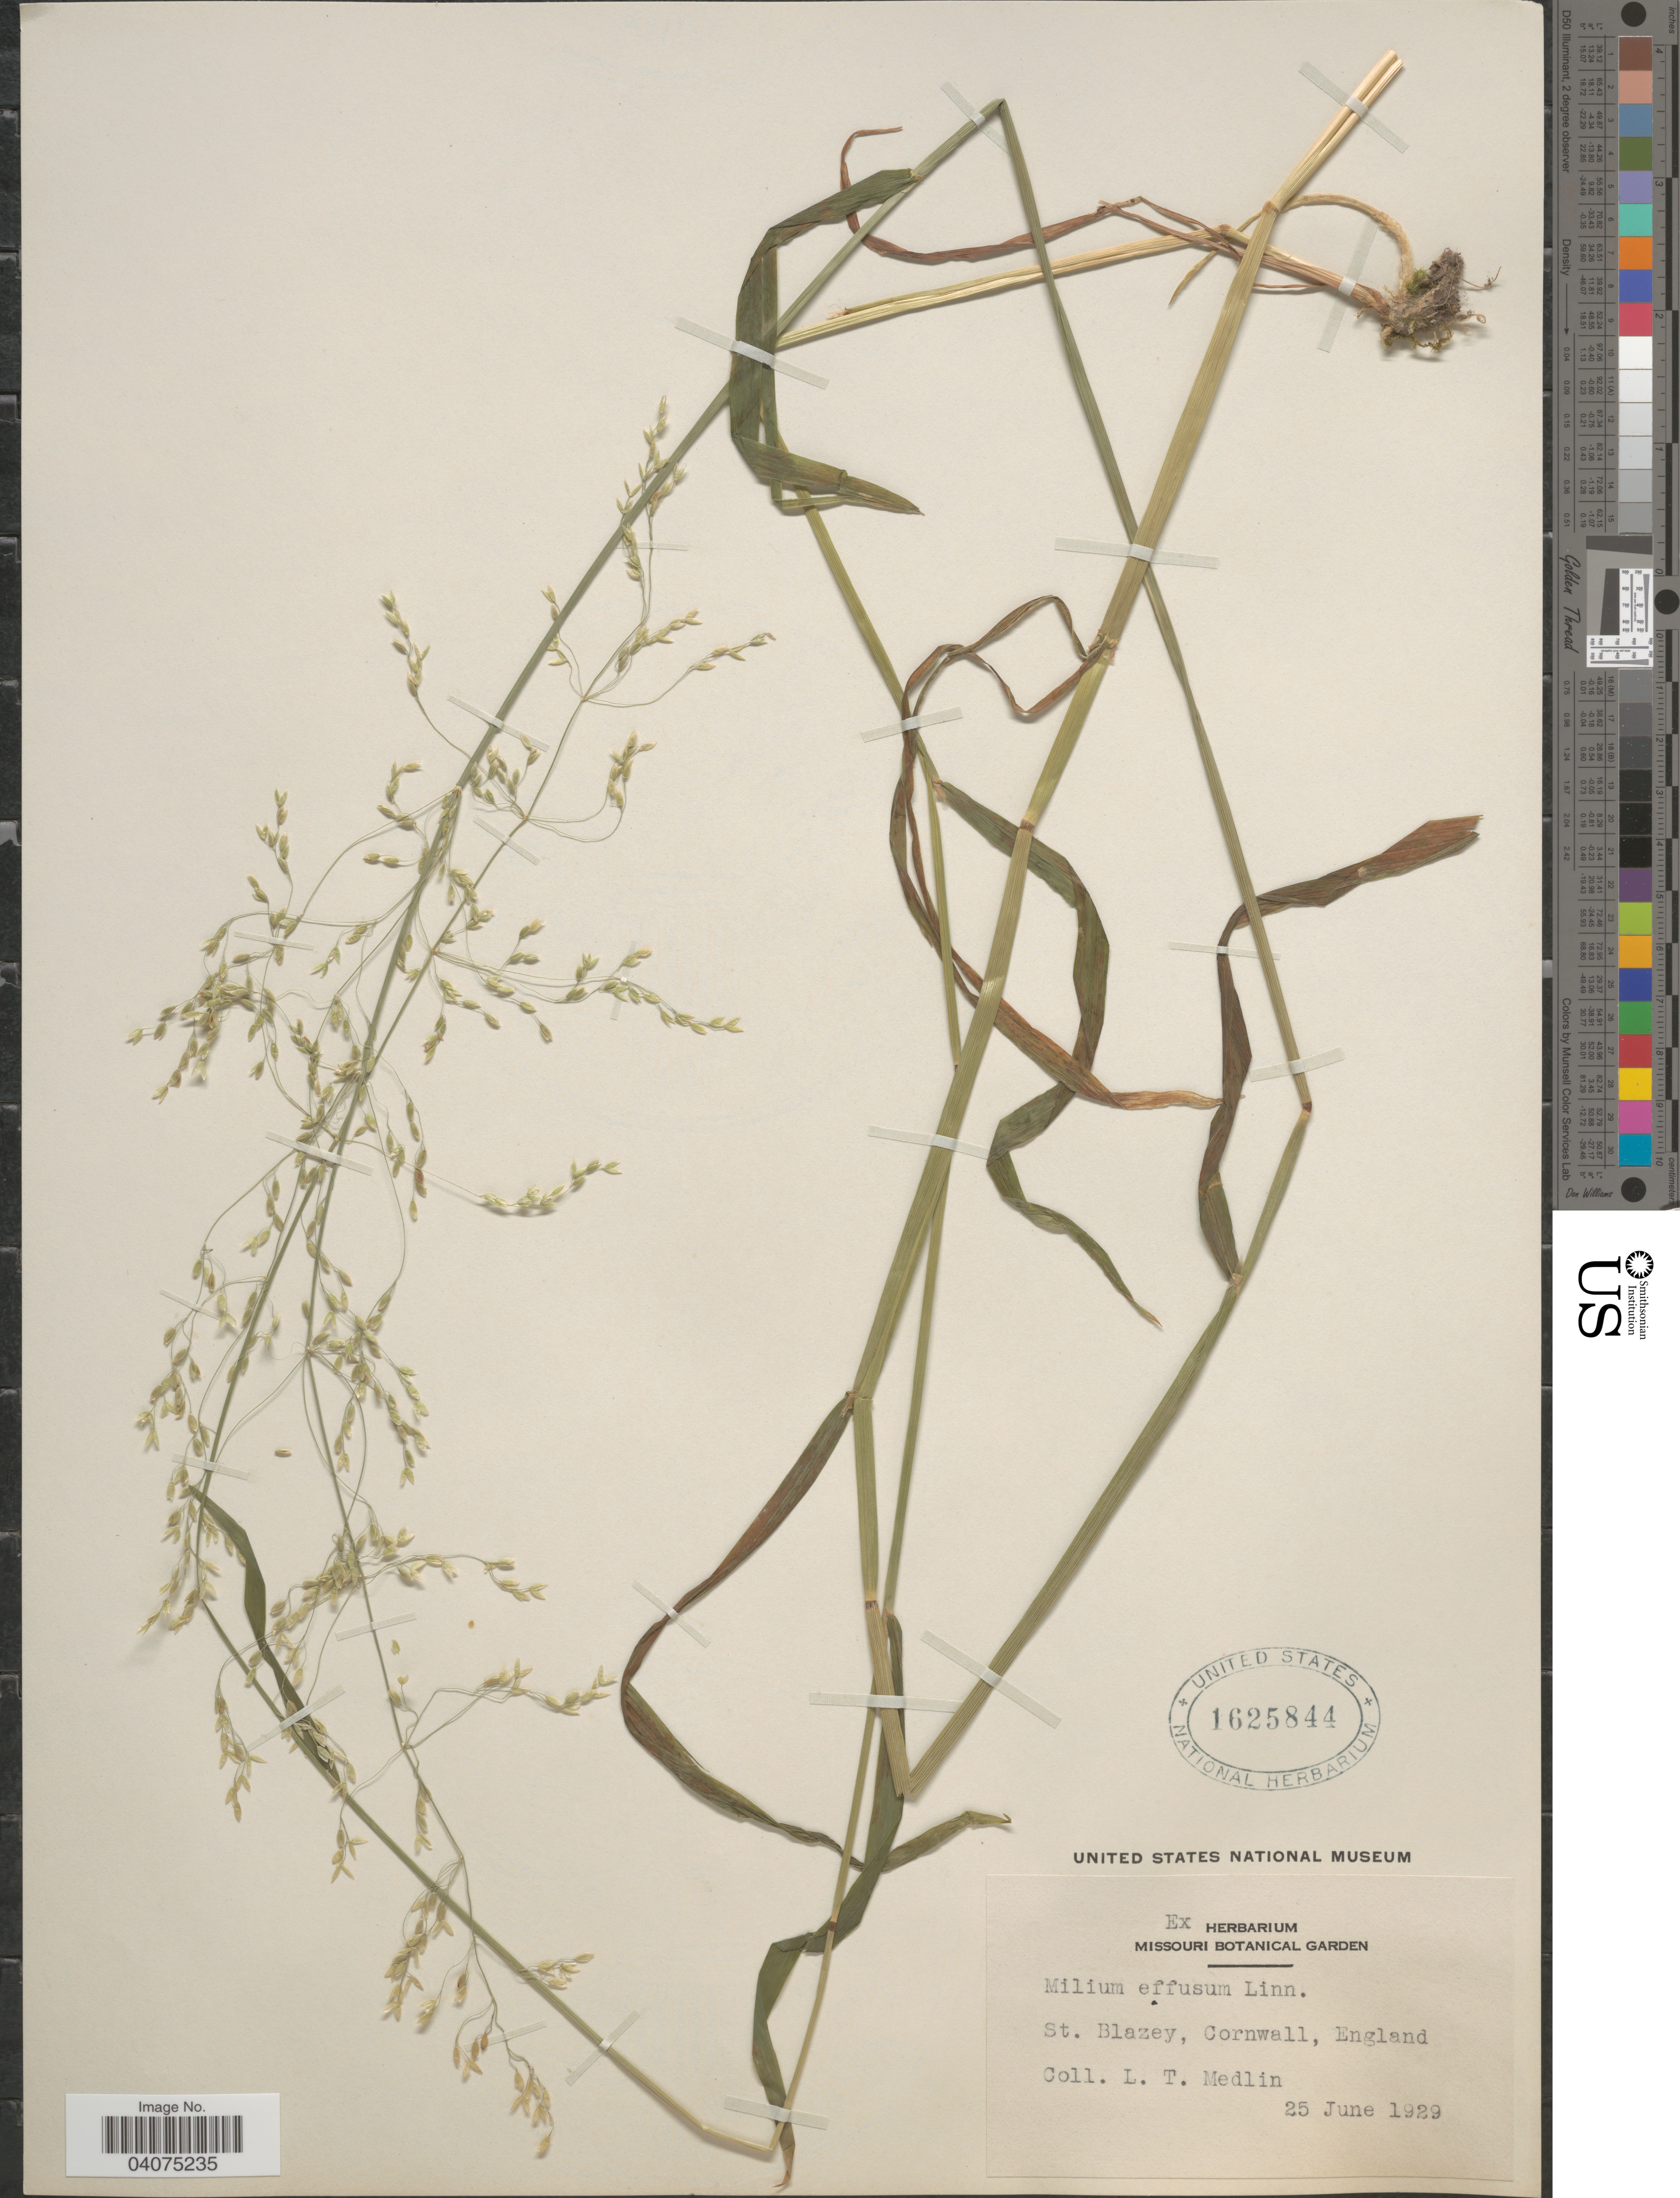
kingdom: Plantae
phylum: Tracheophyta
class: Liliopsida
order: Poales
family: Poaceae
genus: Milium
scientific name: Milium effusum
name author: L.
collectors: L. Medlin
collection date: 1929-06-25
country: United Kingdom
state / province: England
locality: St. Blazey, Cornwall.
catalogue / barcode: US 1625844